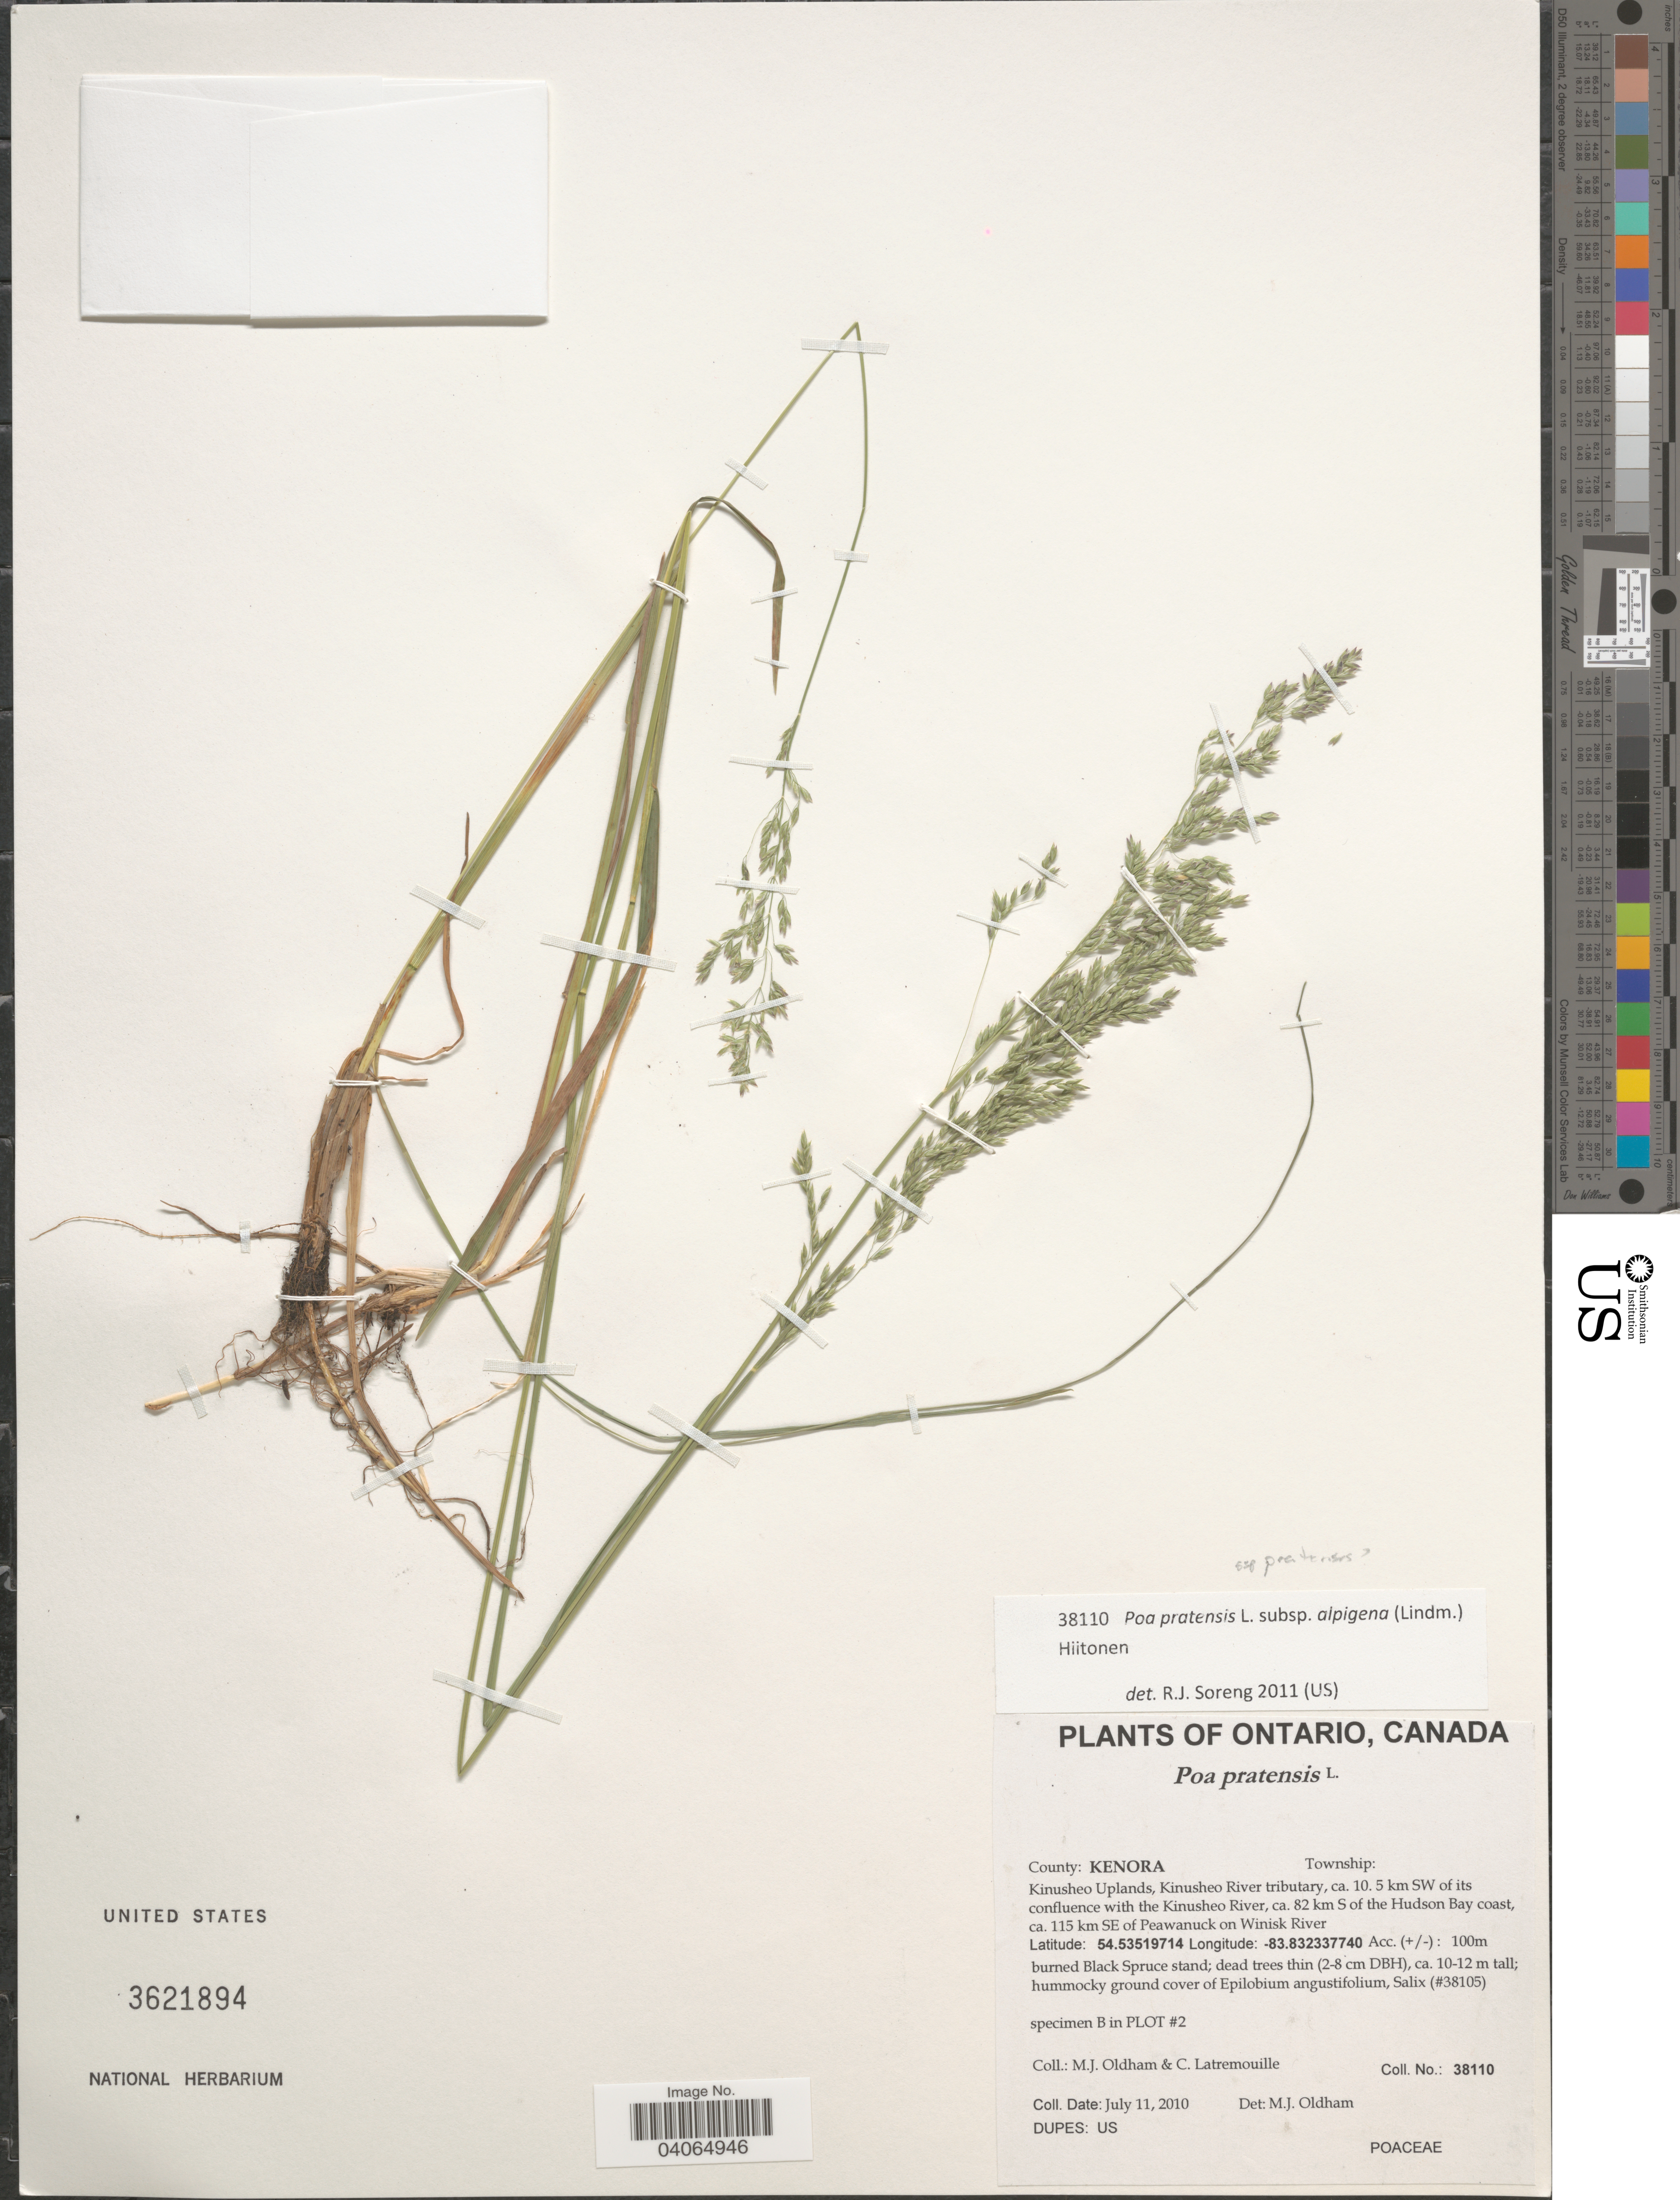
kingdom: Plantae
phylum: Tracheophyta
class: Liliopsida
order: Poales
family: Poaceae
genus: Poa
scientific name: Poa pratensis subsp. alpigena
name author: (Lindm.) Hiitonen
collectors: M. Oldham & C. Latremouille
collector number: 38110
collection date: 2010-07-11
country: United States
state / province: Oregon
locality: County: Kenora. Kinusheo Uplands, Kinusheo River tributary, ca. 10.5 km SW of its confluence with the Kinusheo River, ca. 82 km S of the Hudson Bay coast, ca. 115 km SE of Peawanuck on Winisk River.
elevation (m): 100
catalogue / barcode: US 3621894